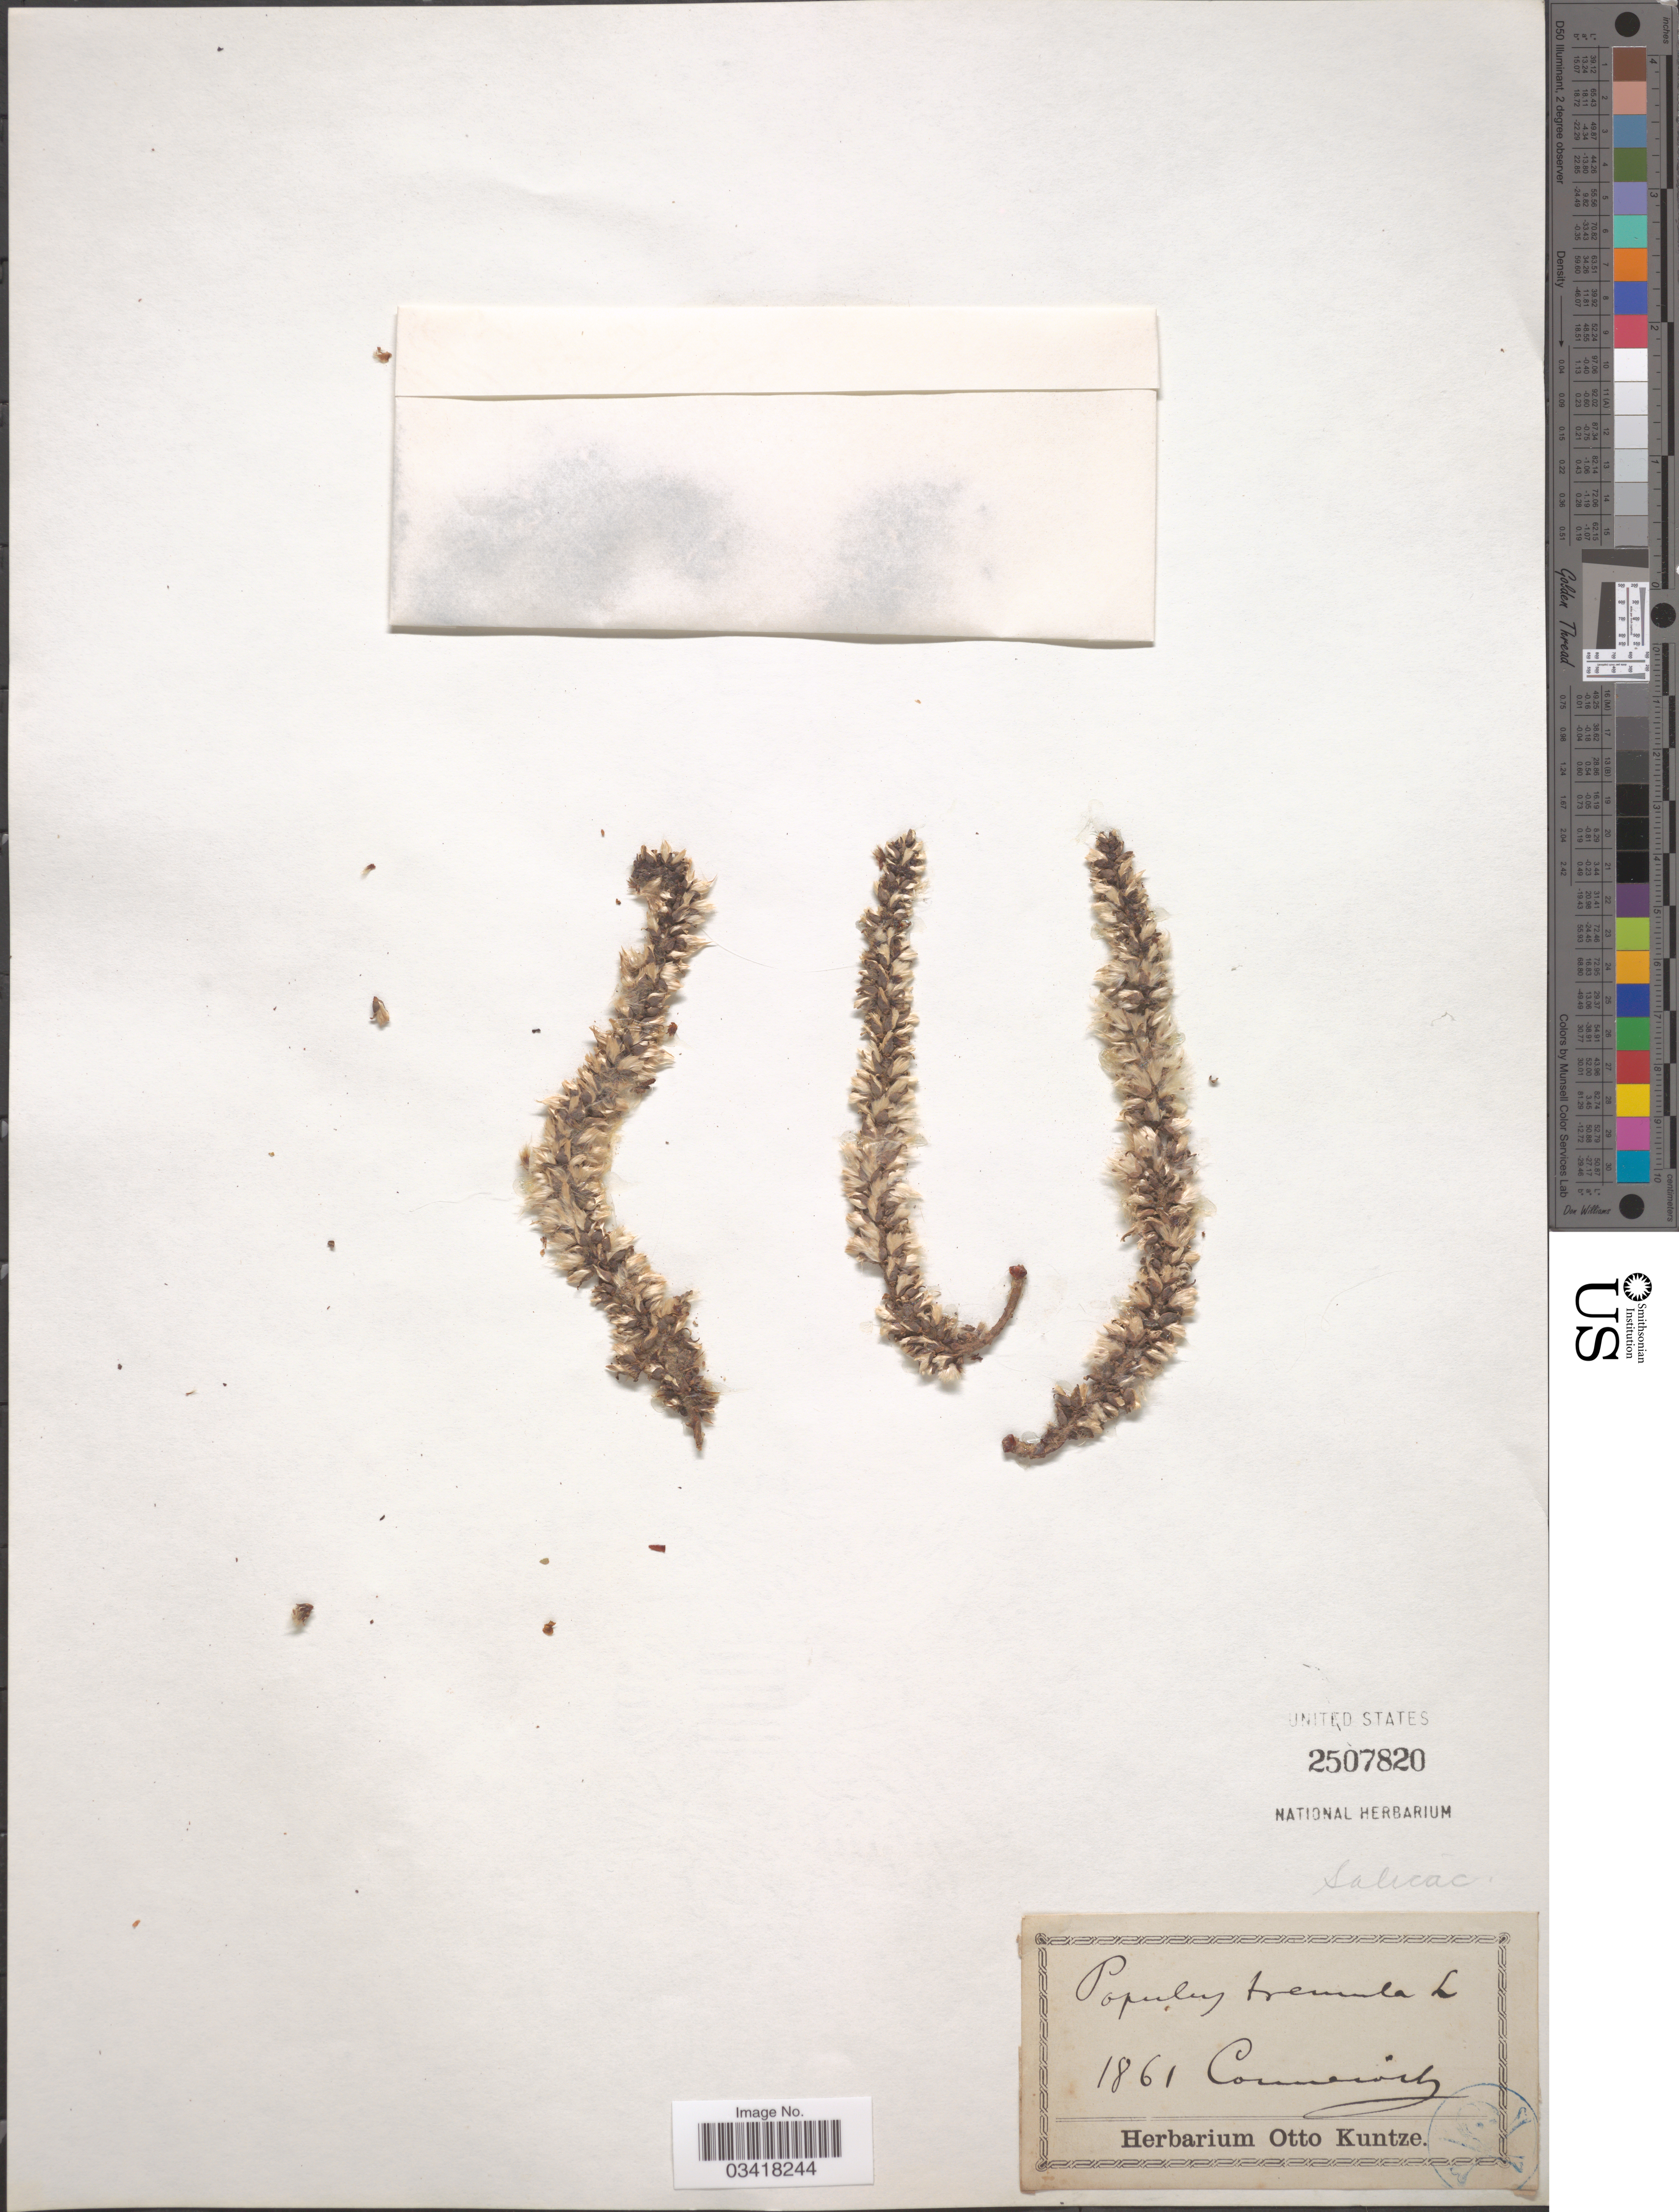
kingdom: Plantae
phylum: Tracheophyta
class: Magnoliopsida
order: Malpighiales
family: Salicaceae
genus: Populus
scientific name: Populus tremula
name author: L.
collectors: ex herb. Otto Kuntze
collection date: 1861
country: Germany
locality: Connewitz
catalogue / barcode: US 2507820